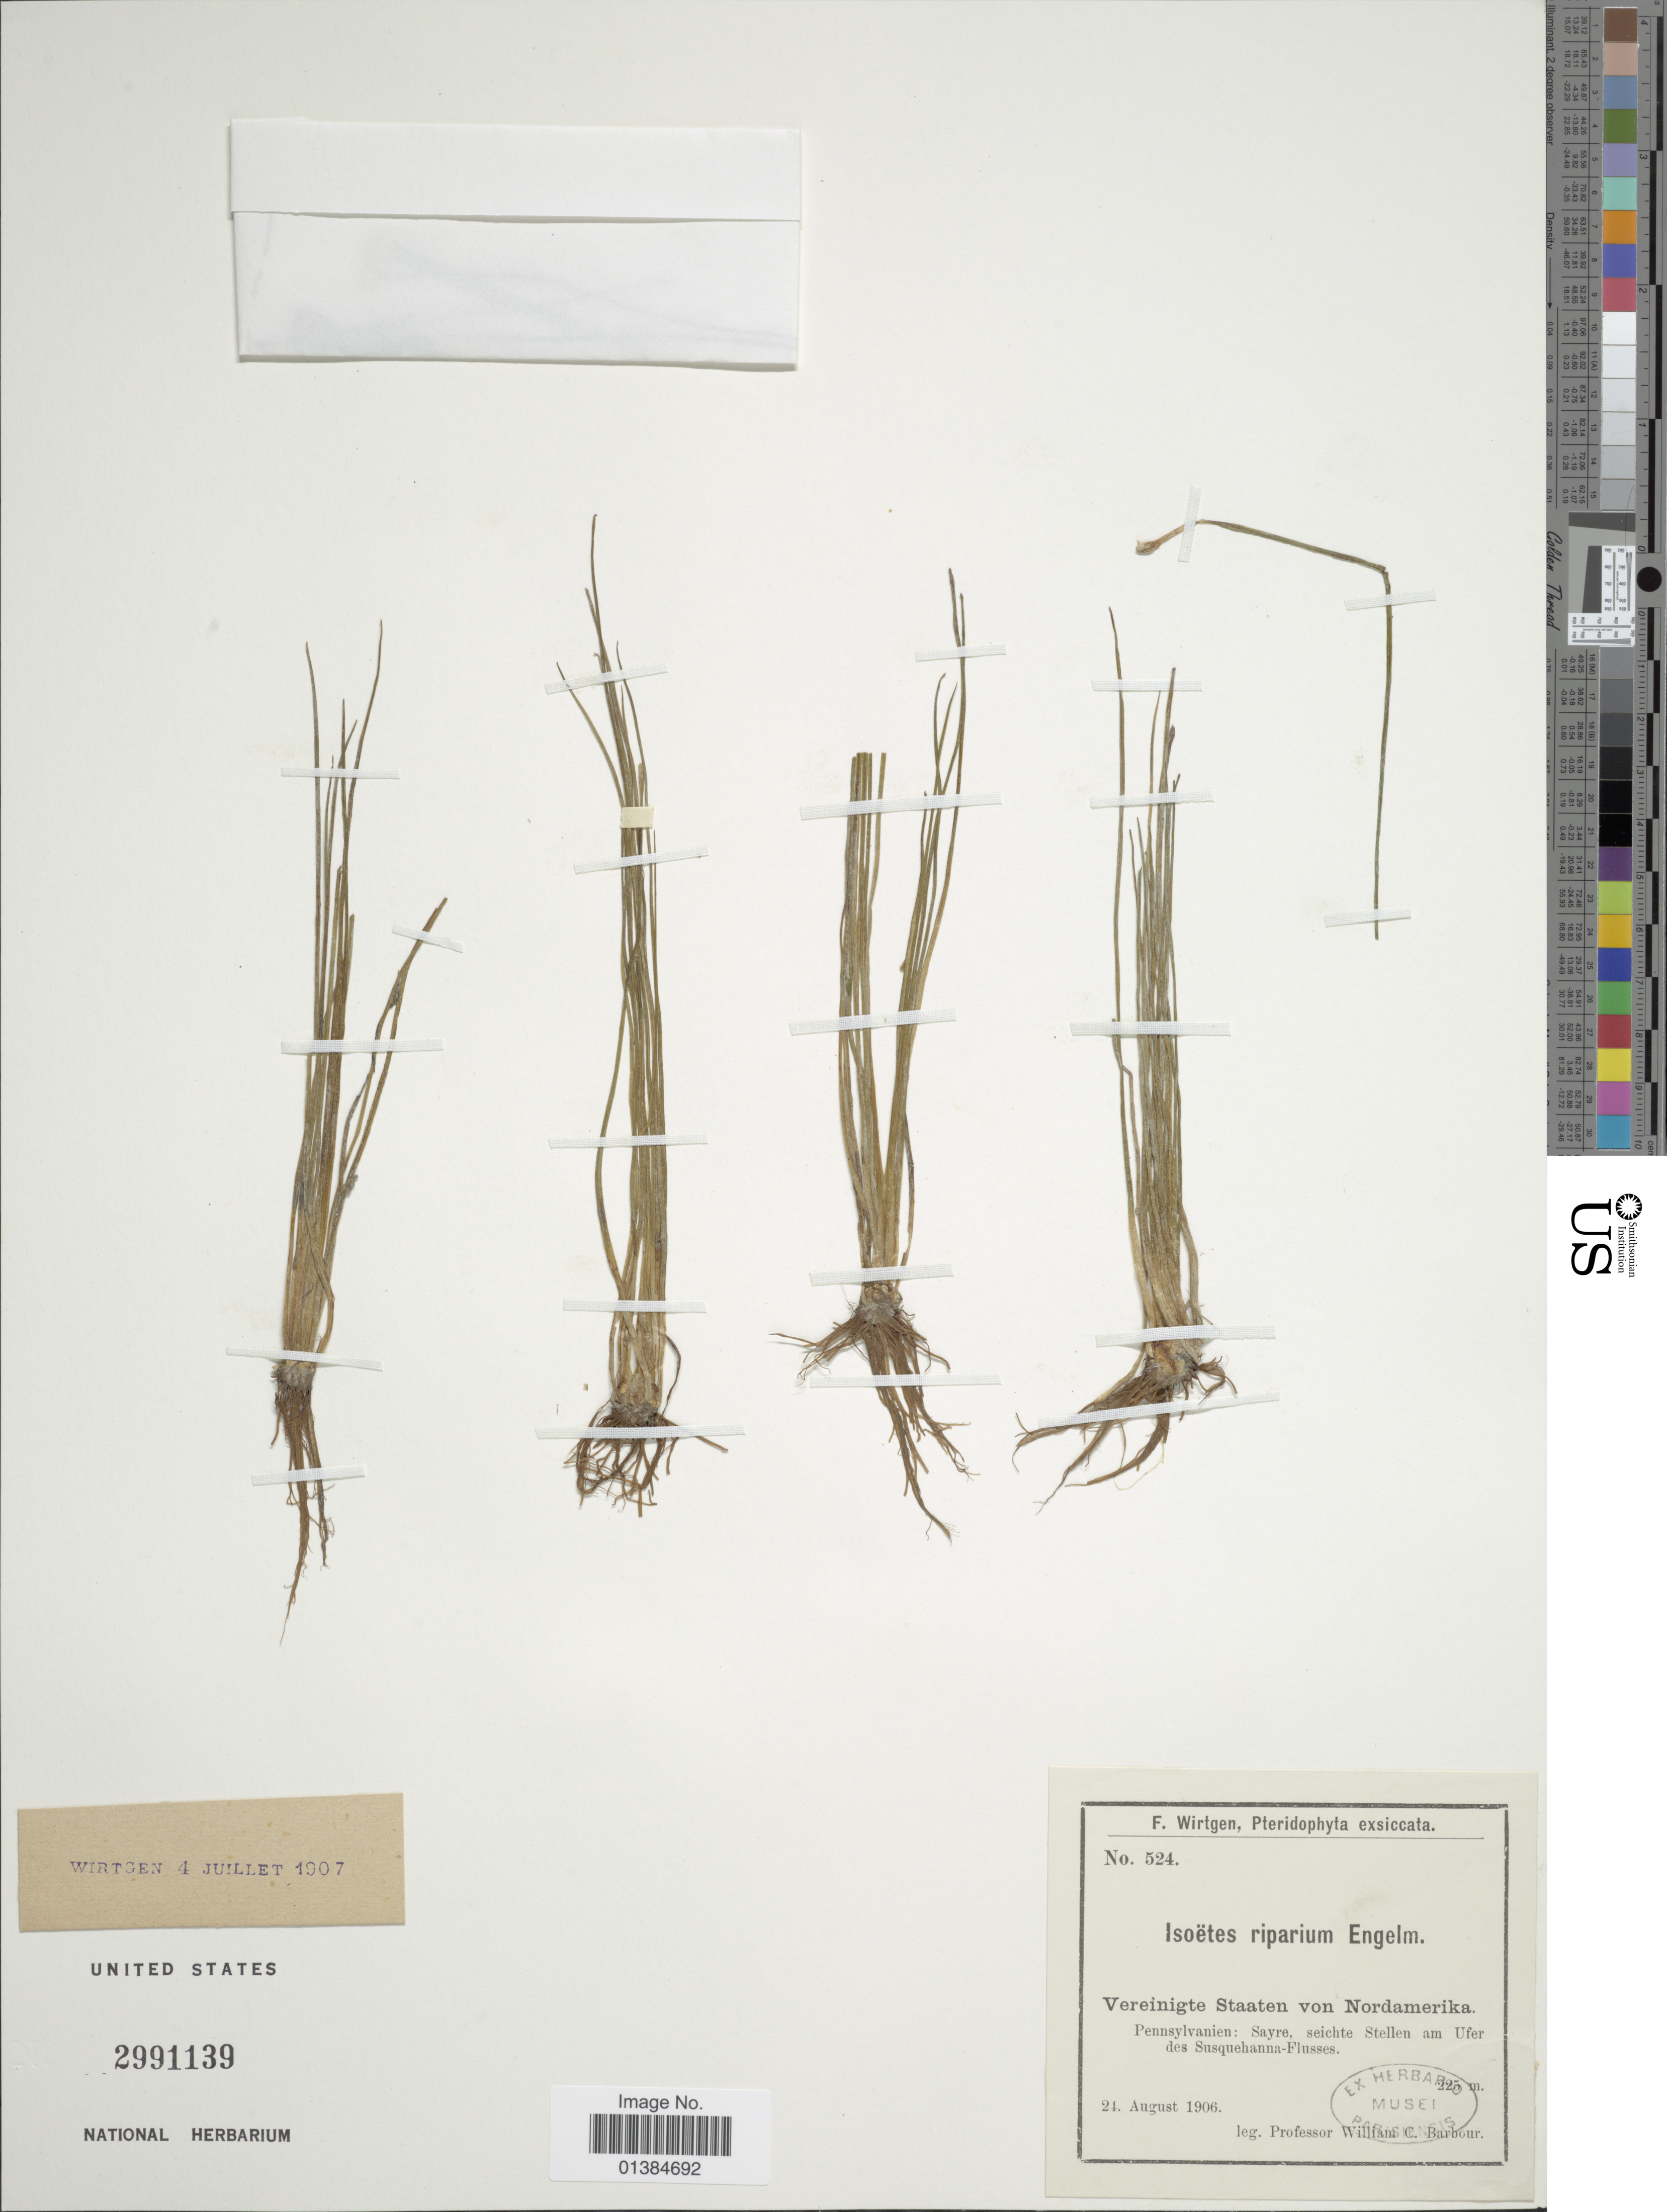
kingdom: Plantae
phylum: Tracheophyta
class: Lycopodiopsida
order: Isoetales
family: Isoetaceae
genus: Isoetes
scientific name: Isoetes riparia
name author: Engelm. ex A. Braun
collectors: W. Barbour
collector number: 524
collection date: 1906-08-24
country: United States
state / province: Pennsylvania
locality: Sayre, seichte Stellen am Ufer des Susquehanna-Flusses.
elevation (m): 225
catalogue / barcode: US 2991139